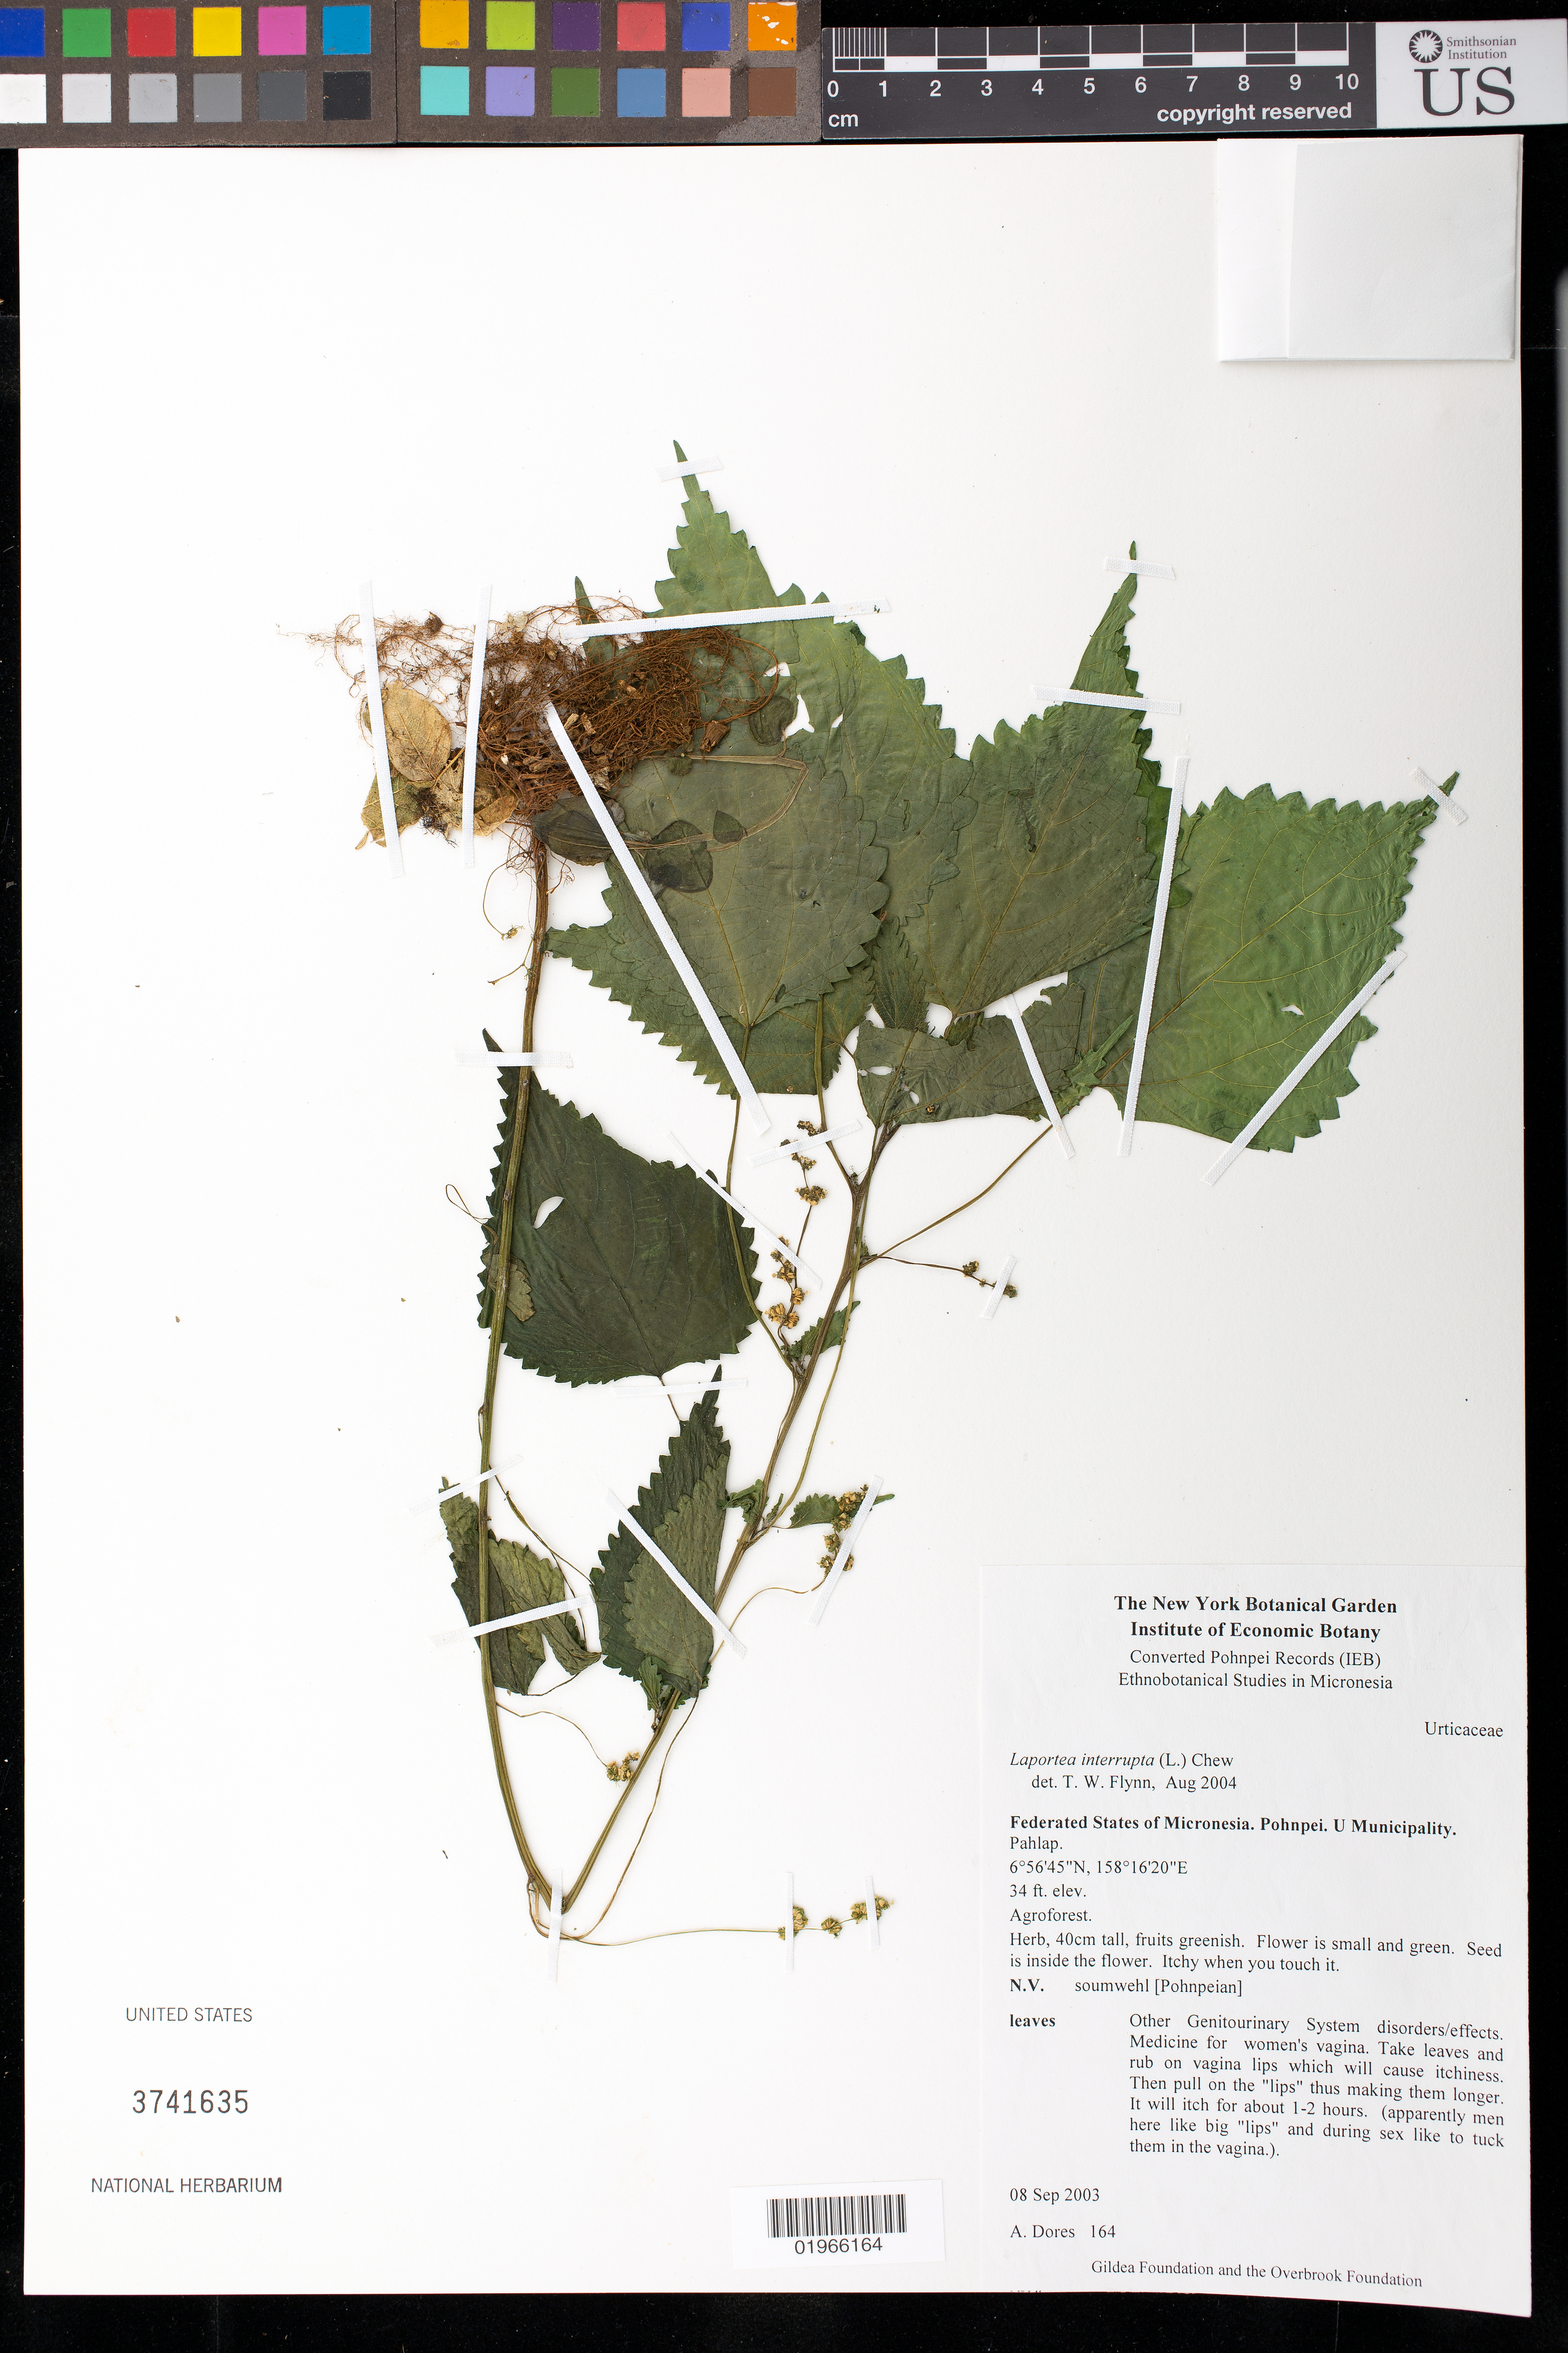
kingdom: Plantae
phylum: Tracheophyta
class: Magnoliopsida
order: Rosales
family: Urticaceae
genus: Laportea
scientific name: Laportea interrupta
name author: (L.) Chew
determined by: Flynn, T. W.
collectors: A. Dores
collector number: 164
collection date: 2003-09-08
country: Micronesia, Federated States of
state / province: Pohnpei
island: Pohnpei [Ponape]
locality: U Municipality, Pahlap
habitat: Agroforest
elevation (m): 10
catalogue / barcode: US 3741635